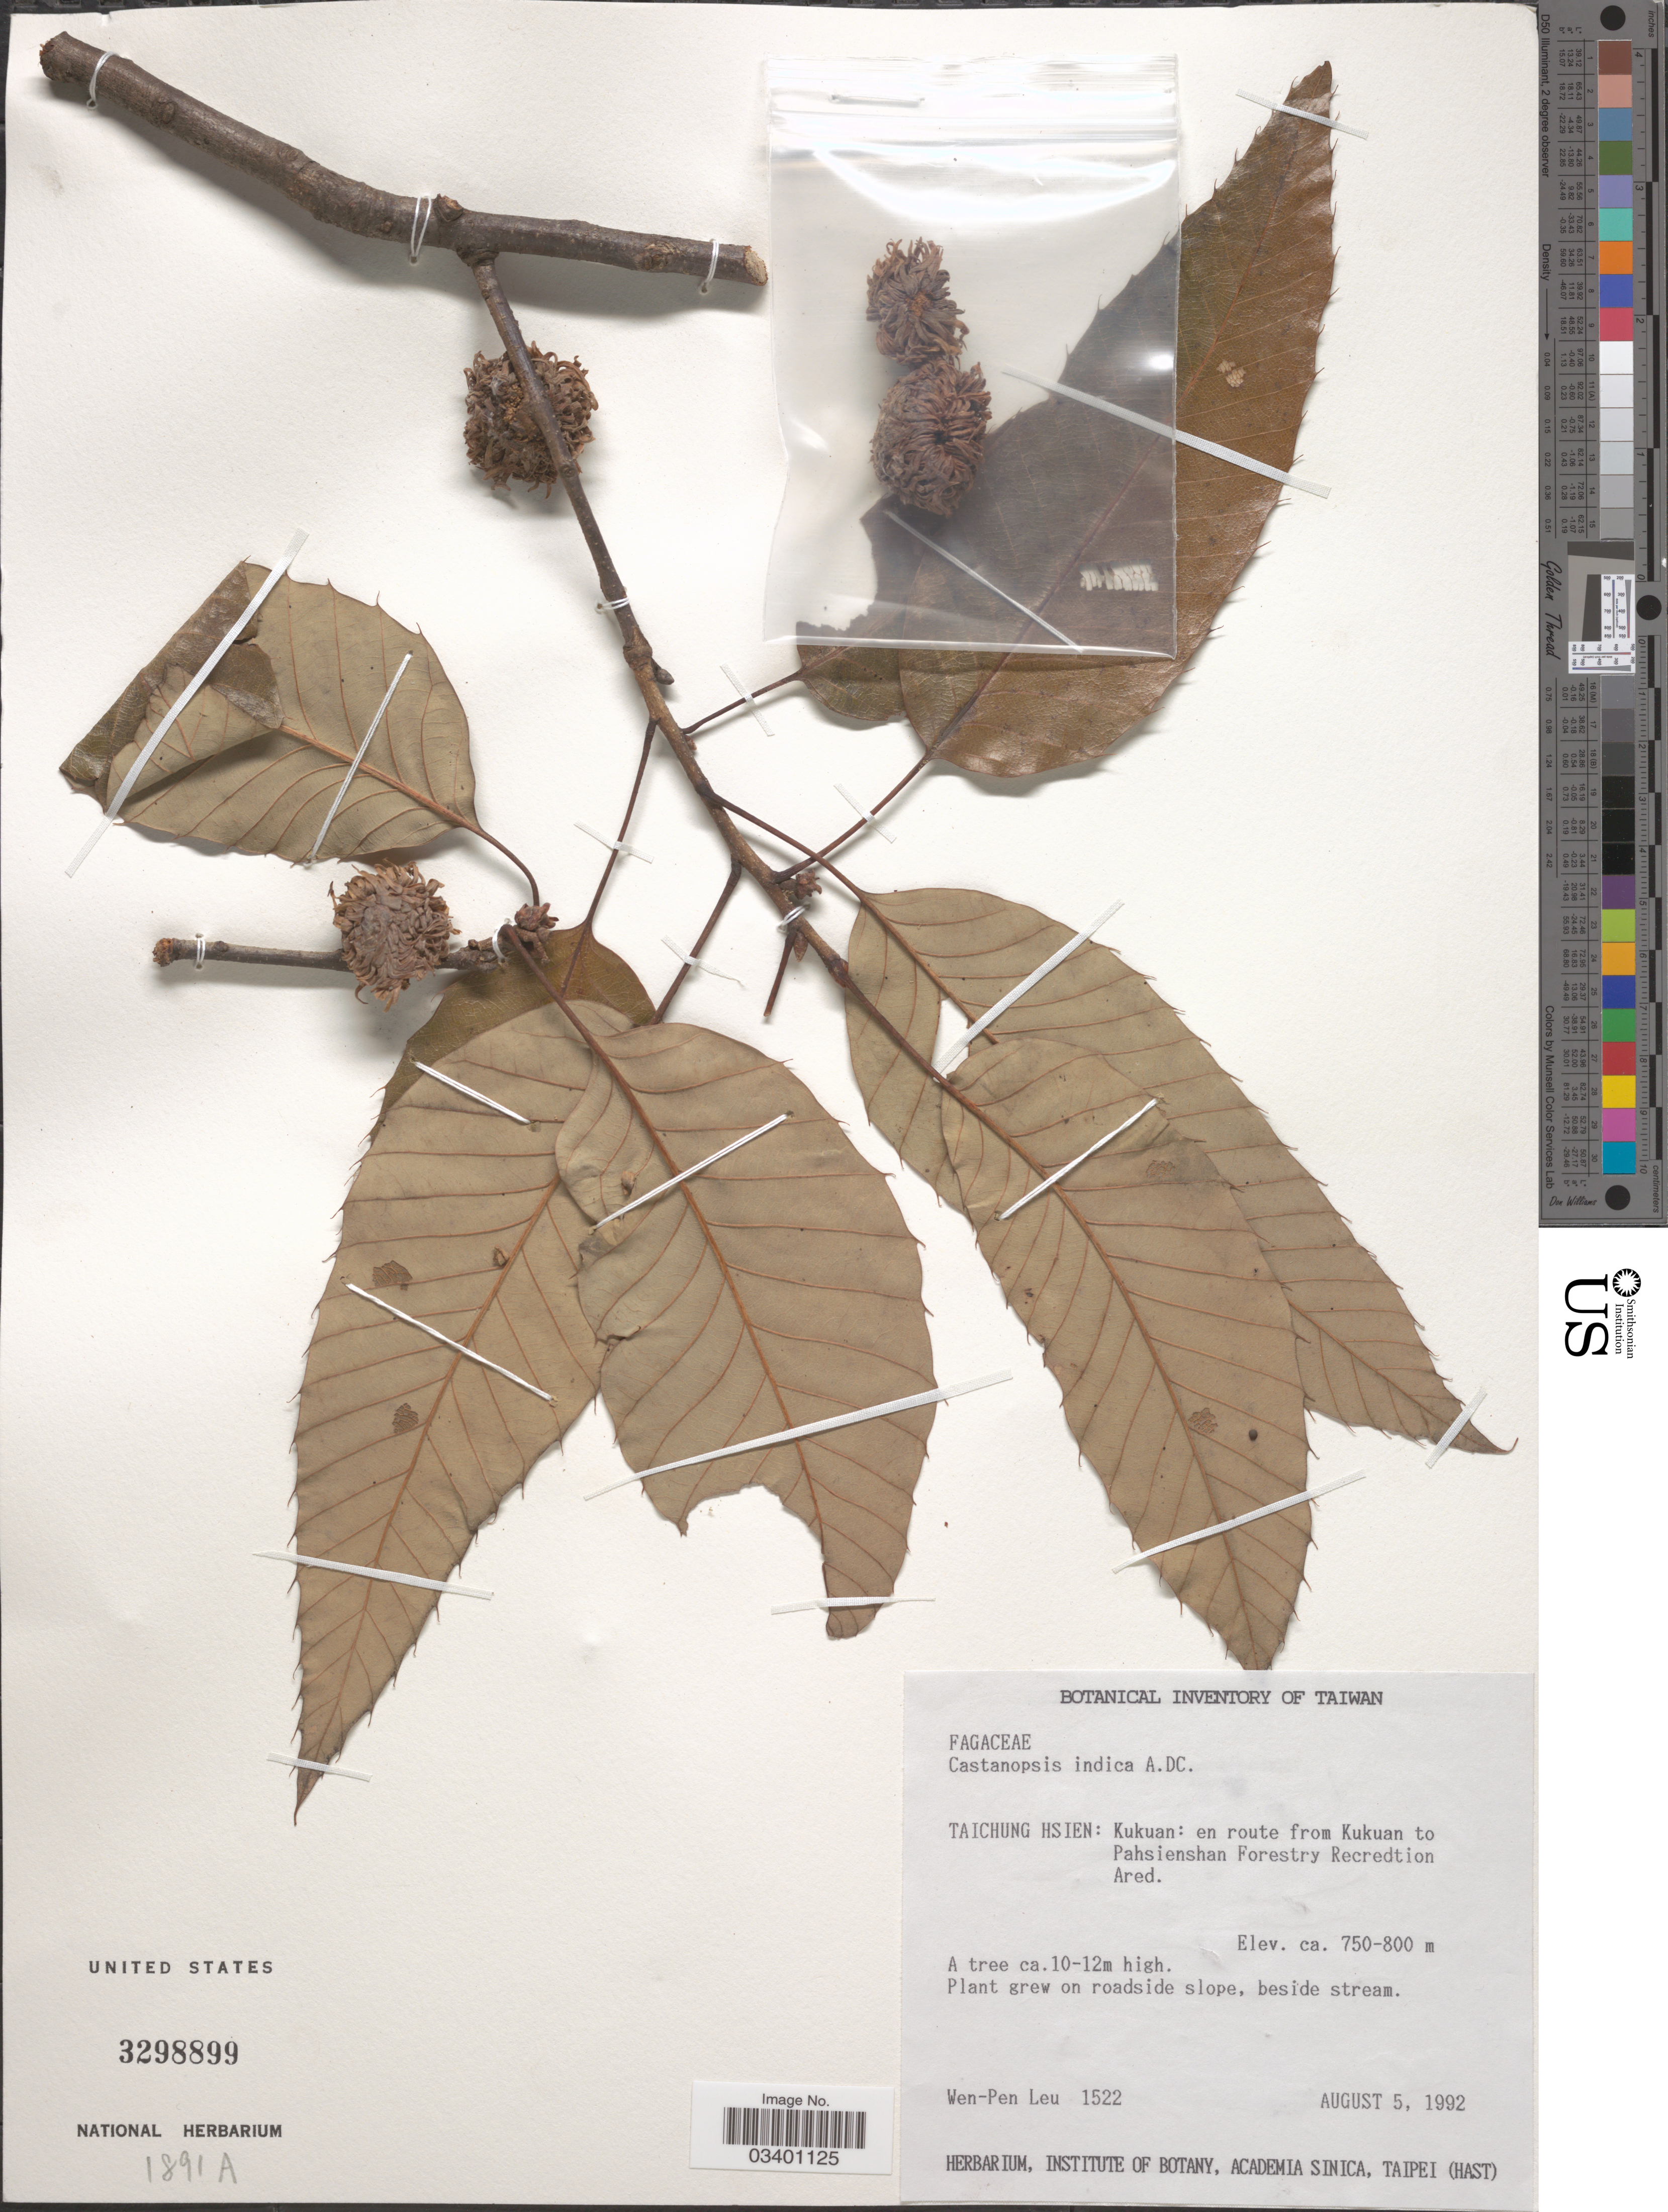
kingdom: Plantae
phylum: Tracheophyta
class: Magnoliopsida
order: Fagales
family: Fagaceae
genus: Castanopsis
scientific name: Castanopsis indica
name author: (Roxb.) A. DC.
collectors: W. Leu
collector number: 1522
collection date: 1992-08-05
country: Taiwan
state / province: Taichung City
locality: Taichung Hsien: Kukuan: en route from Kukuan to Pahsienshan Forestry Recredtion Ared.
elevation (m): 750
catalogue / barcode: US 3298899